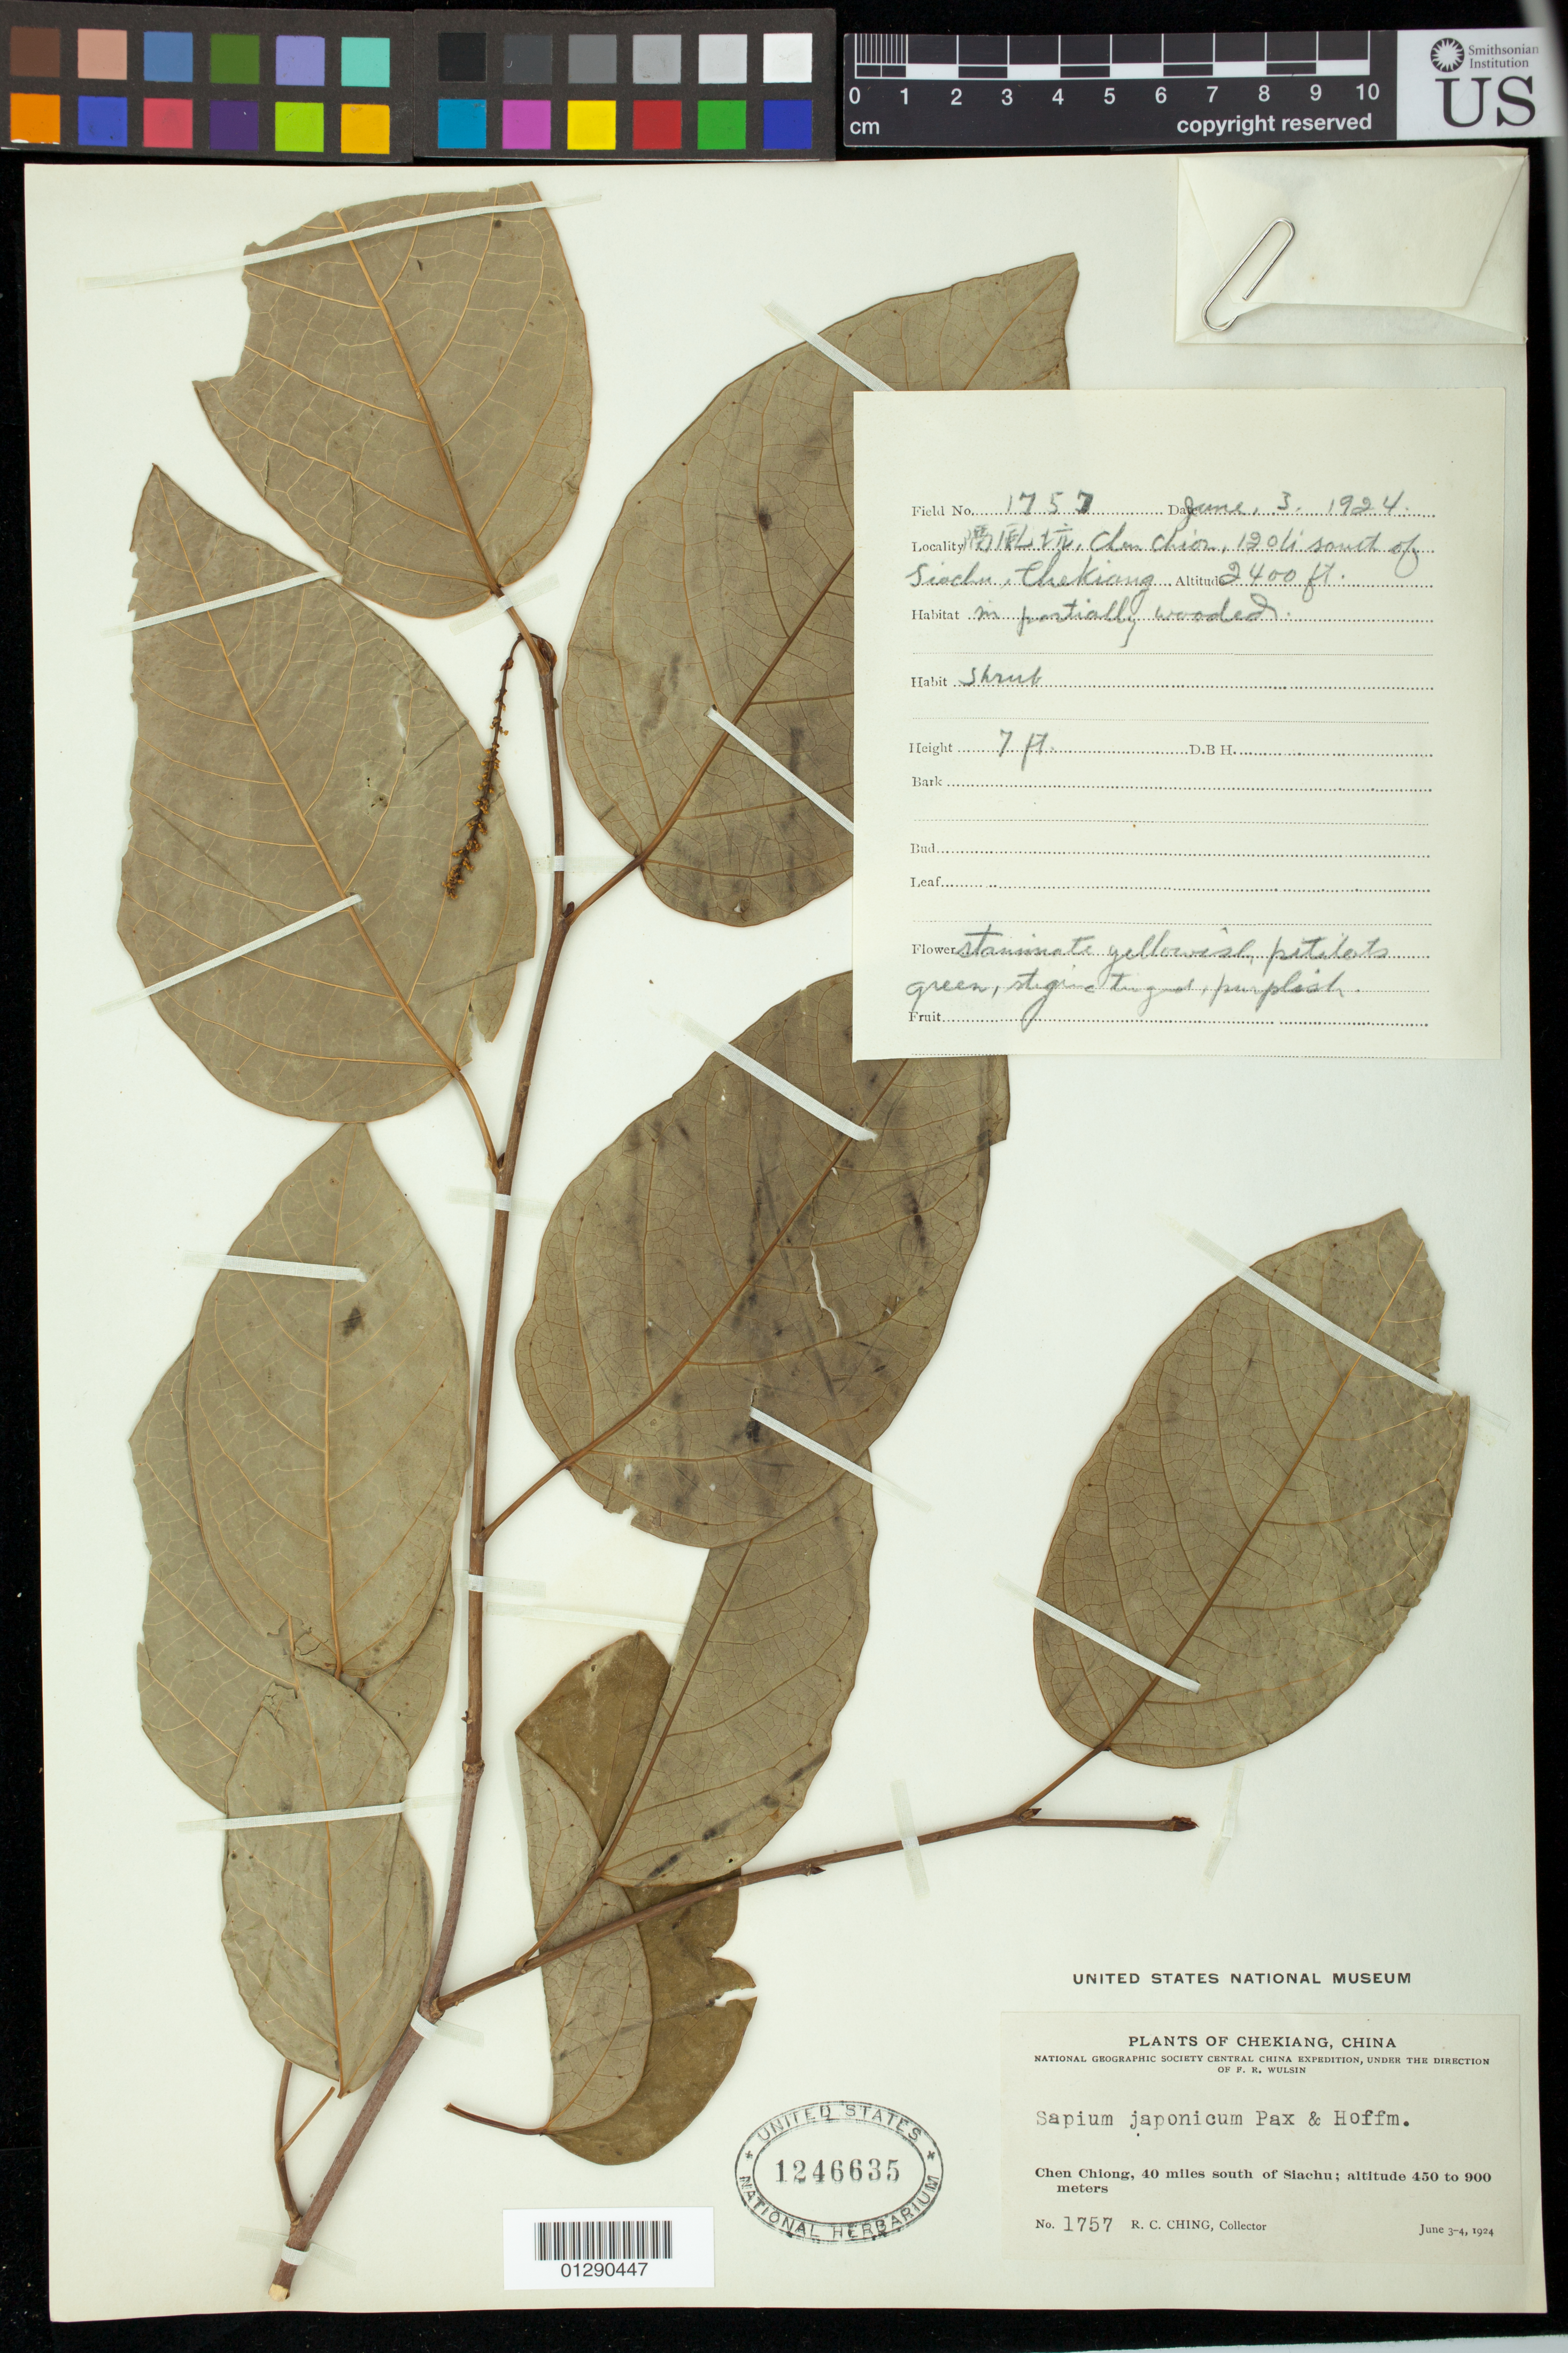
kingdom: Plantae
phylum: Tracheophyta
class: Magnoliopsida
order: Malpighiales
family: Euphorbiaceae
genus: Sapium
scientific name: Sapium japonicum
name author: (Siebold & Zucc.) Pax & K. Hoffm.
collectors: R. C. Ching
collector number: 1757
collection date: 1924-06-03/1924-06-04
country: China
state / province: Zhejiang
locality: Chekiang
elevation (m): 450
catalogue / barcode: US 1246635